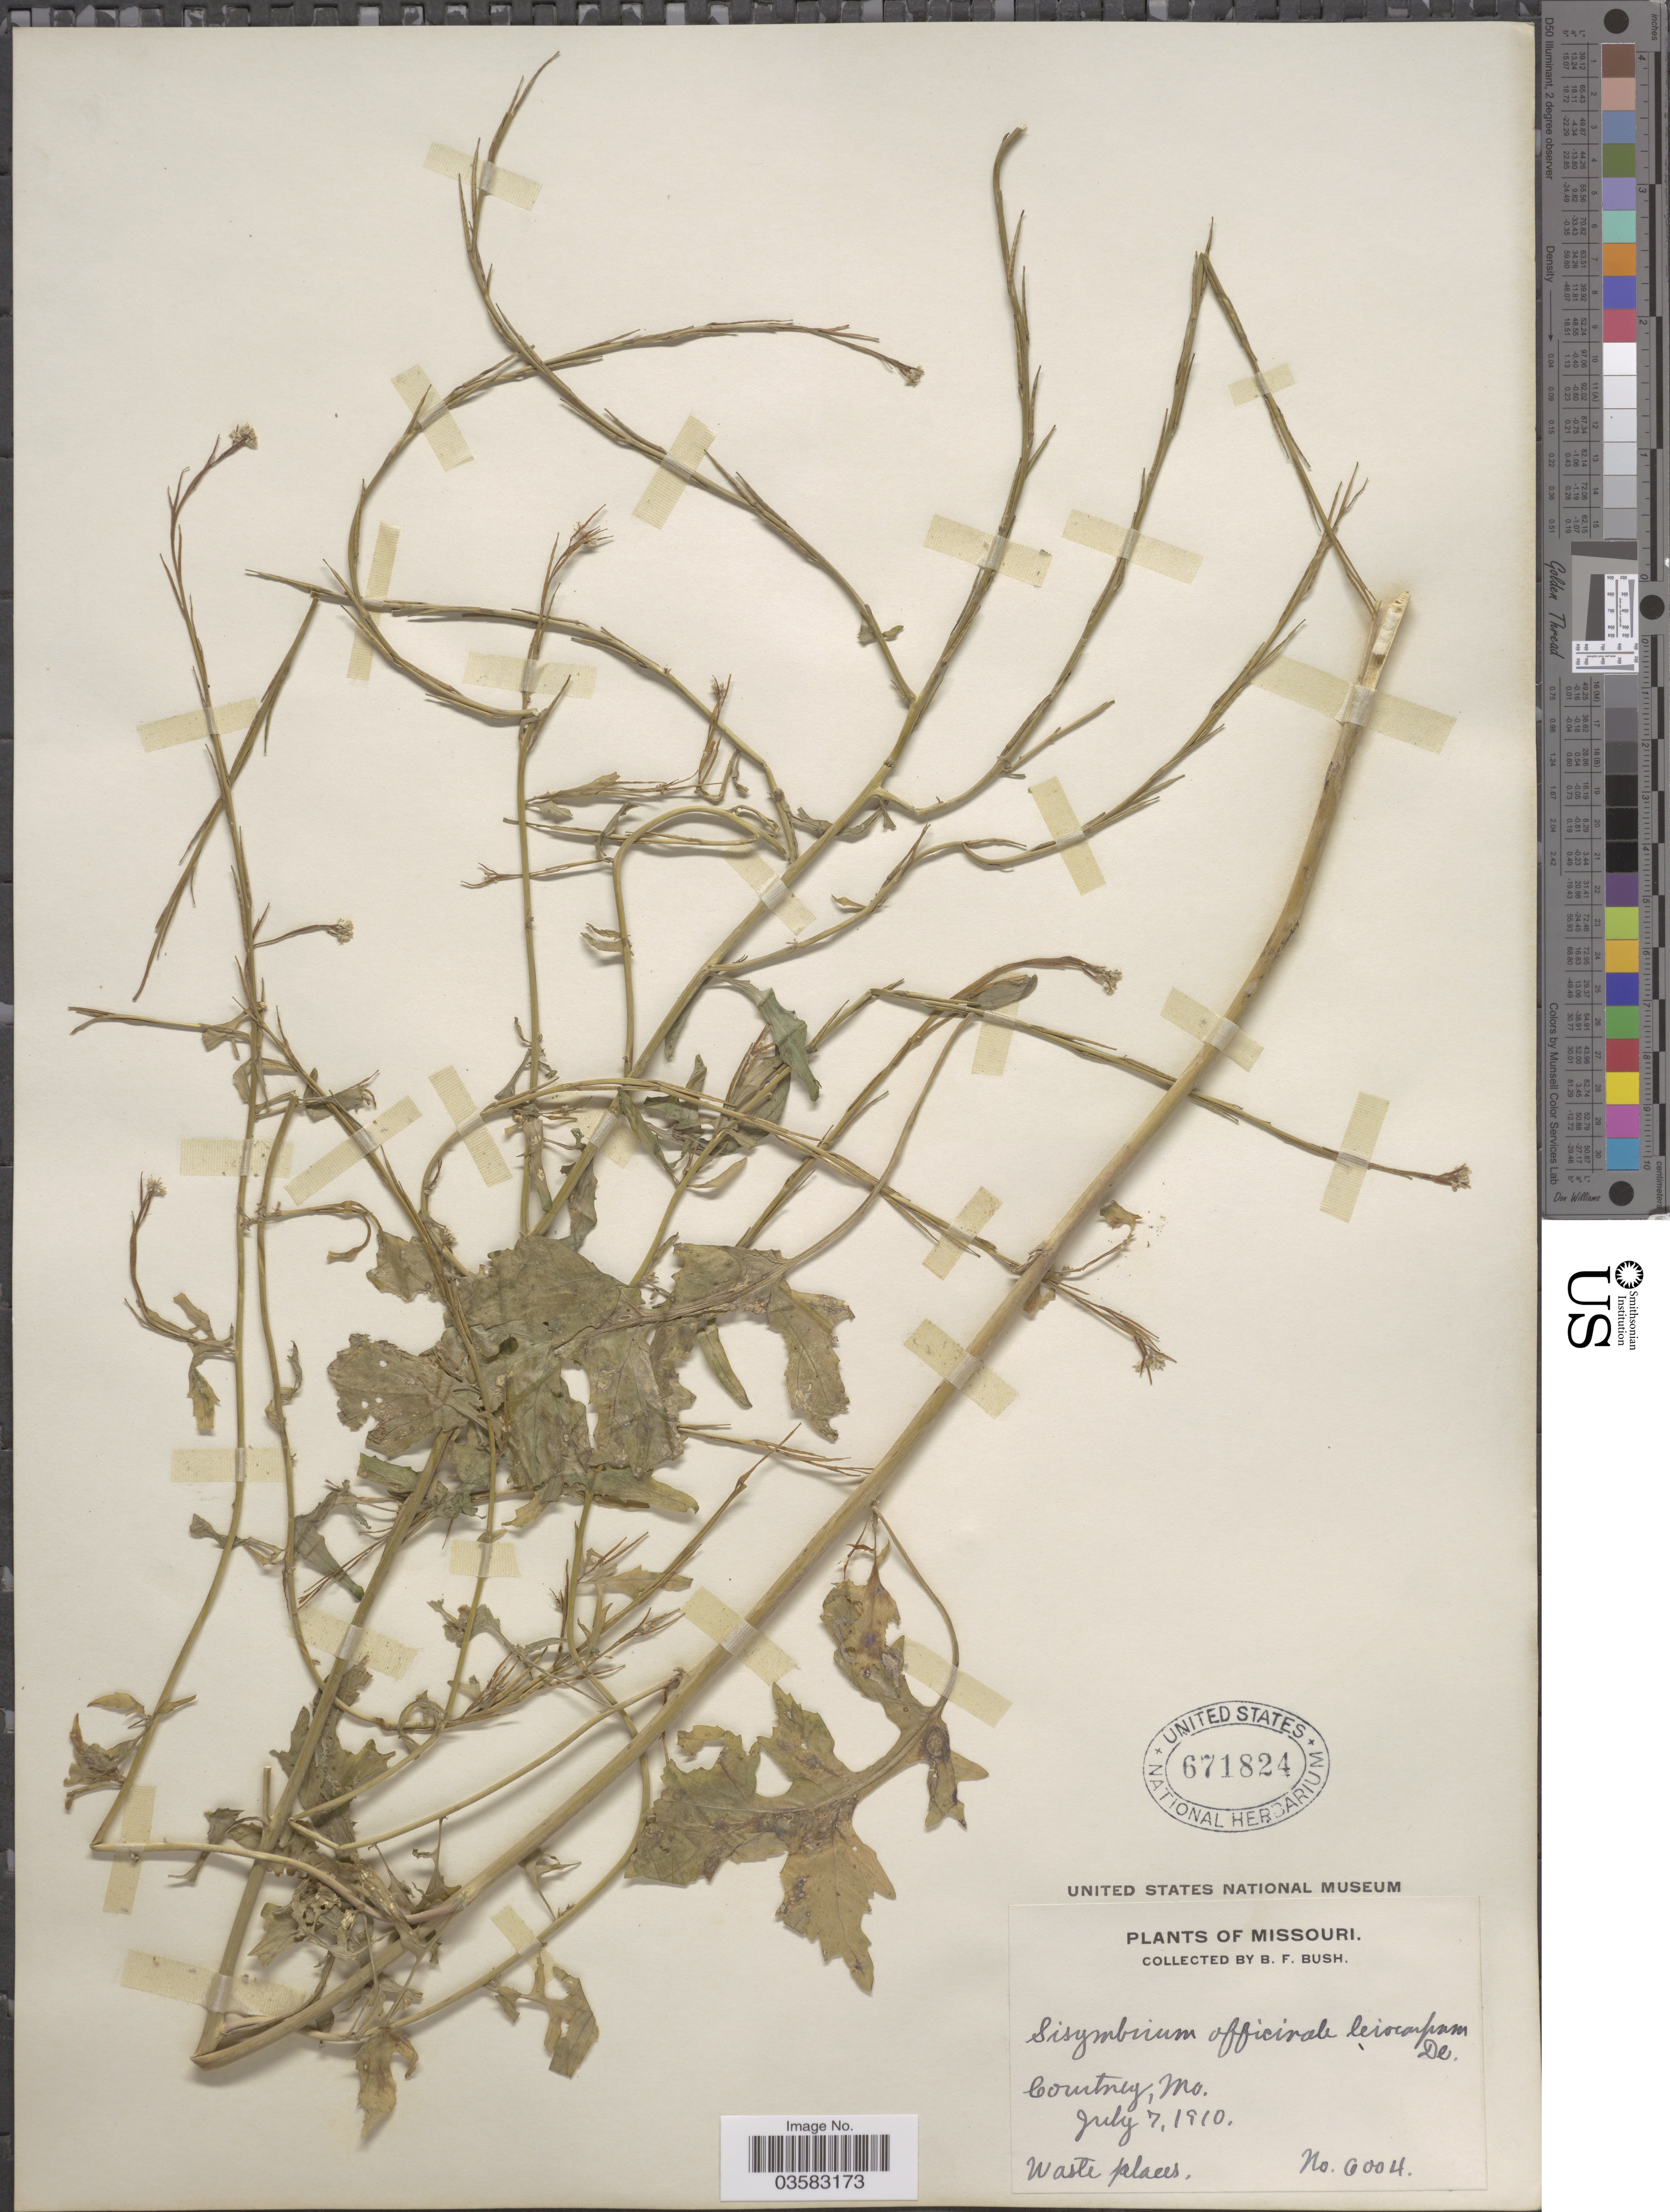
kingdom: Plantae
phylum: Tracheophyta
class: Magnoliopsida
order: Brassicales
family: Brassicaceae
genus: Sisymbrium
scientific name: Sisymbrium officinale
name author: (L.) Scop.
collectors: B. F. Bush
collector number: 6004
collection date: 1910-07-07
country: United States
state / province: Missouri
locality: Courtney. Waste places.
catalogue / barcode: US 671824